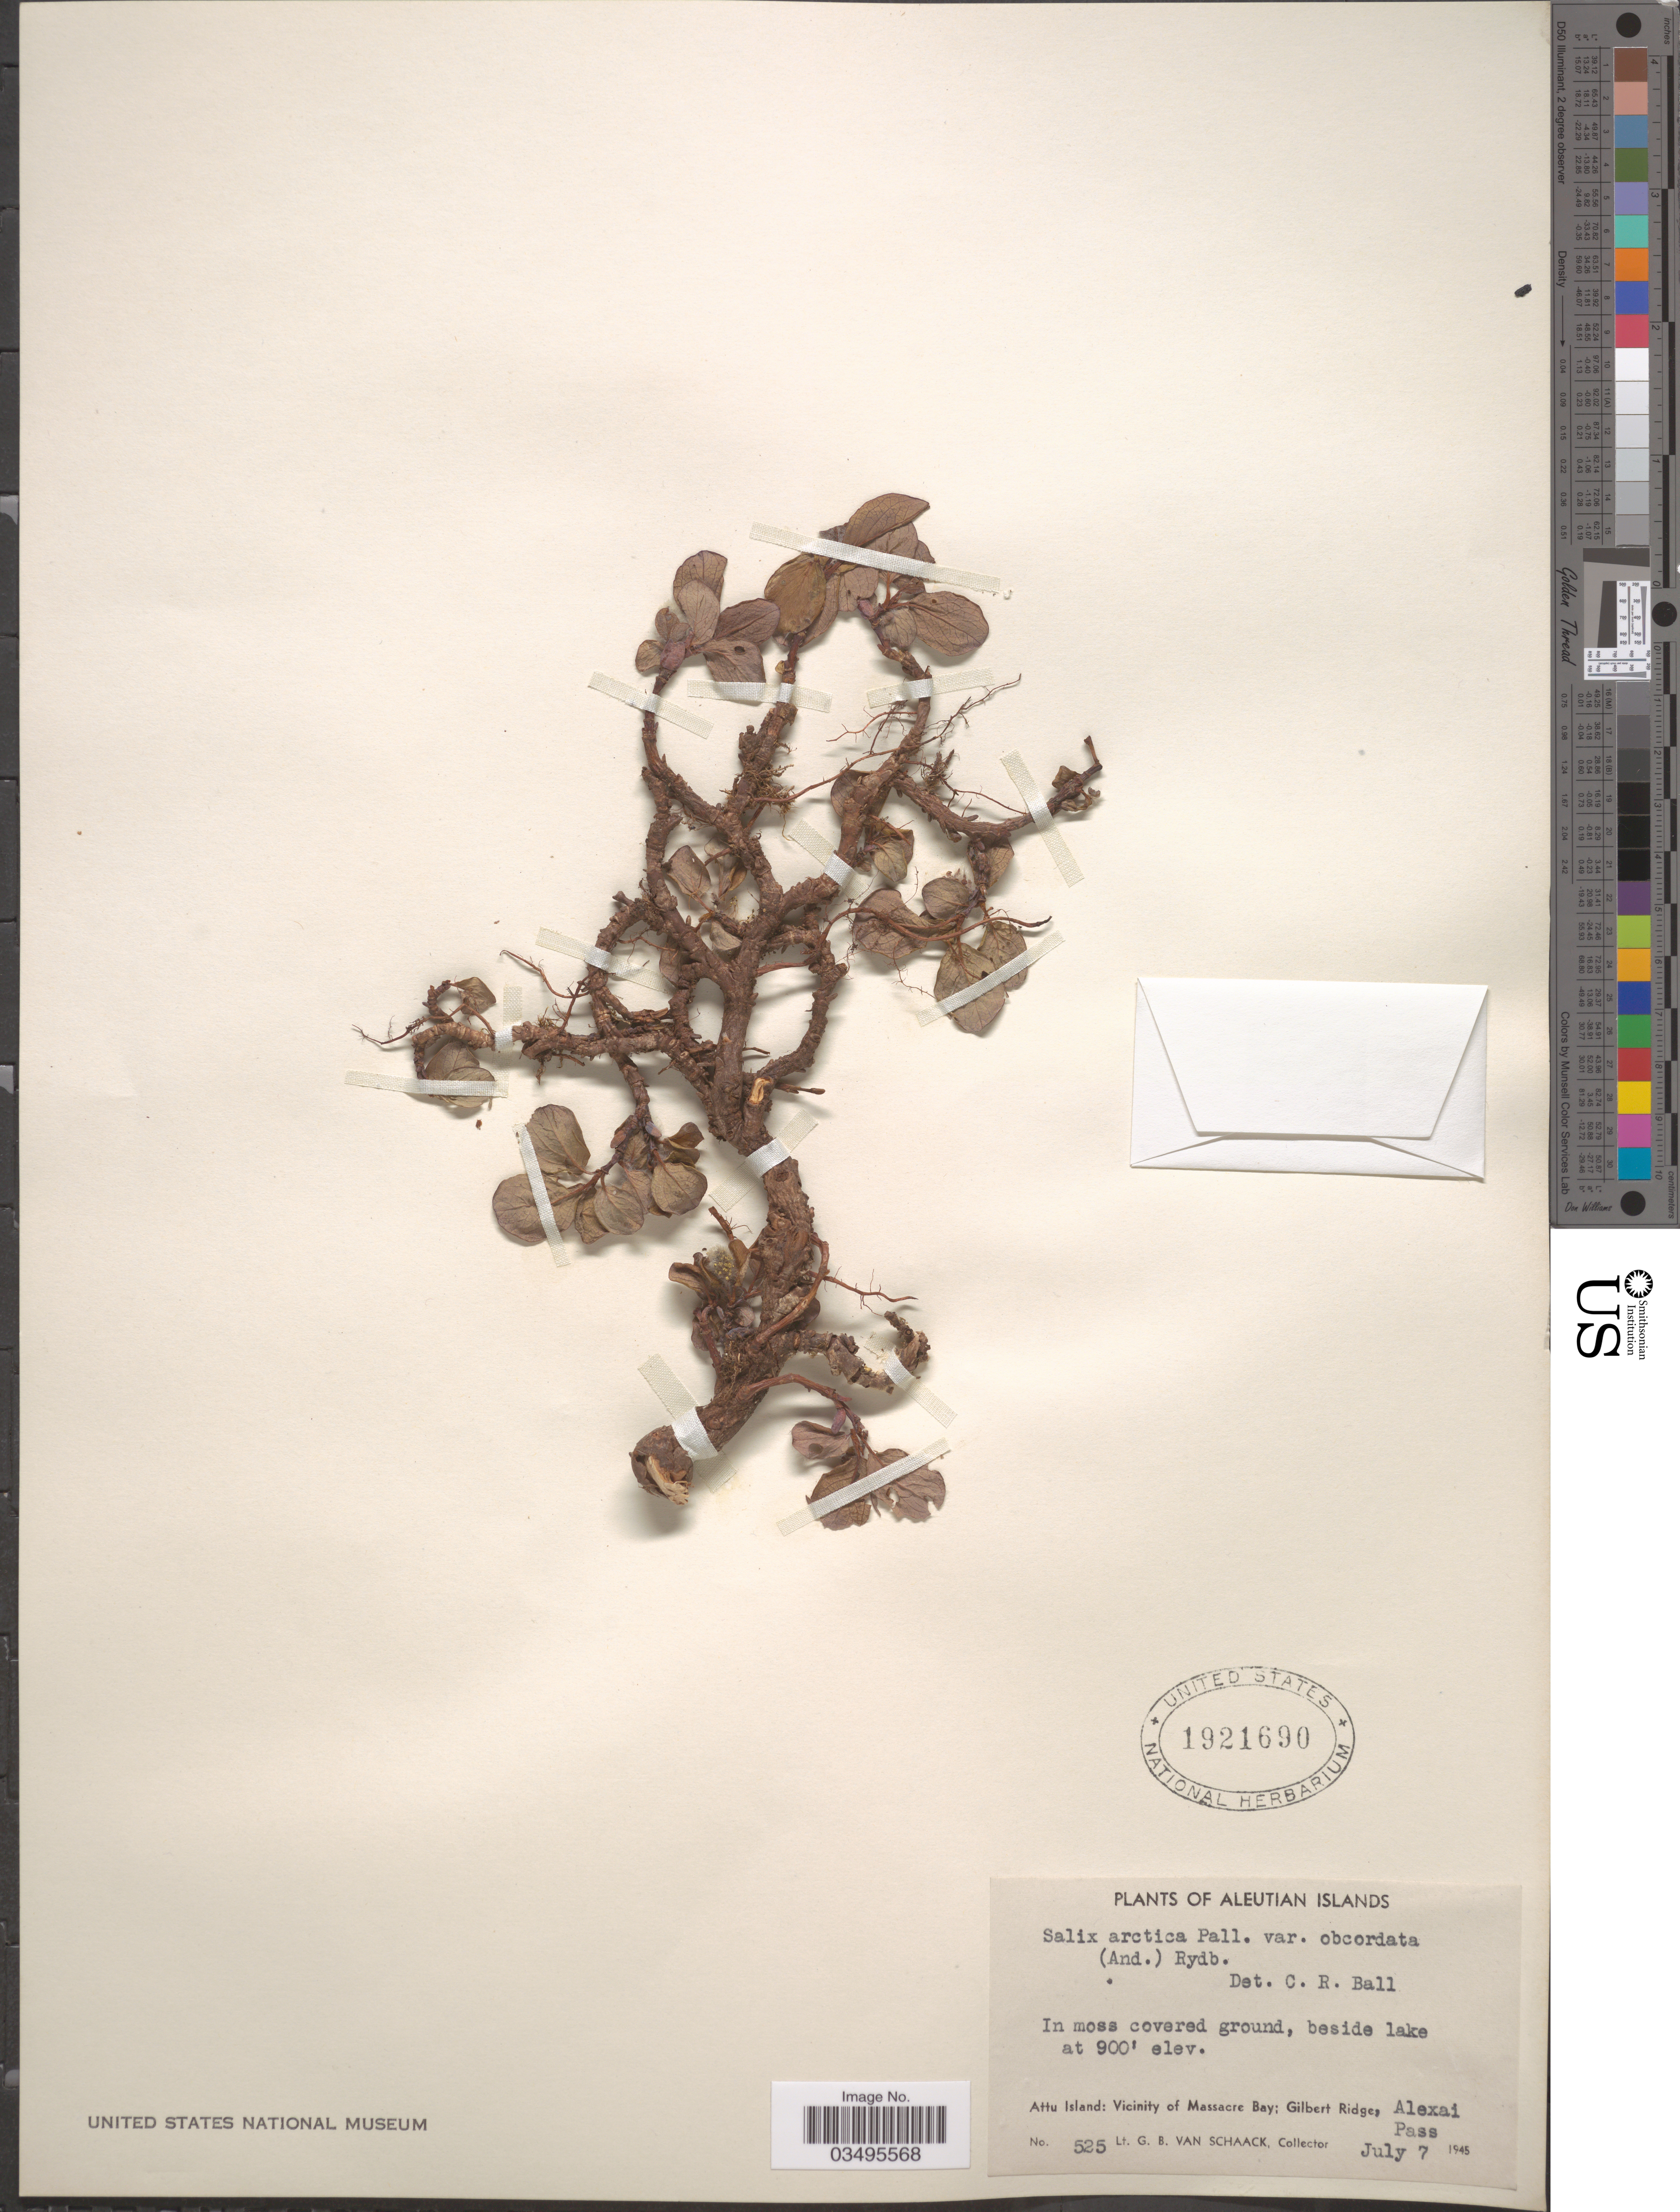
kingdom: Plantae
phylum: Tracheophyta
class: Magnoliopsida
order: Malpighiales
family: Salicaceae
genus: Salix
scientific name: Salix arctica var. obcordata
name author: (Andersson) Rydb.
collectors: G. Van Schaack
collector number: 525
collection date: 1945-07-07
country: United States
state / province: Alaska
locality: Aleutian Islands. Attu Island: Vicinity of Massacre Bay; Gilbert Ridge, Alexai Pass.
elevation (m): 274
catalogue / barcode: US 1921690